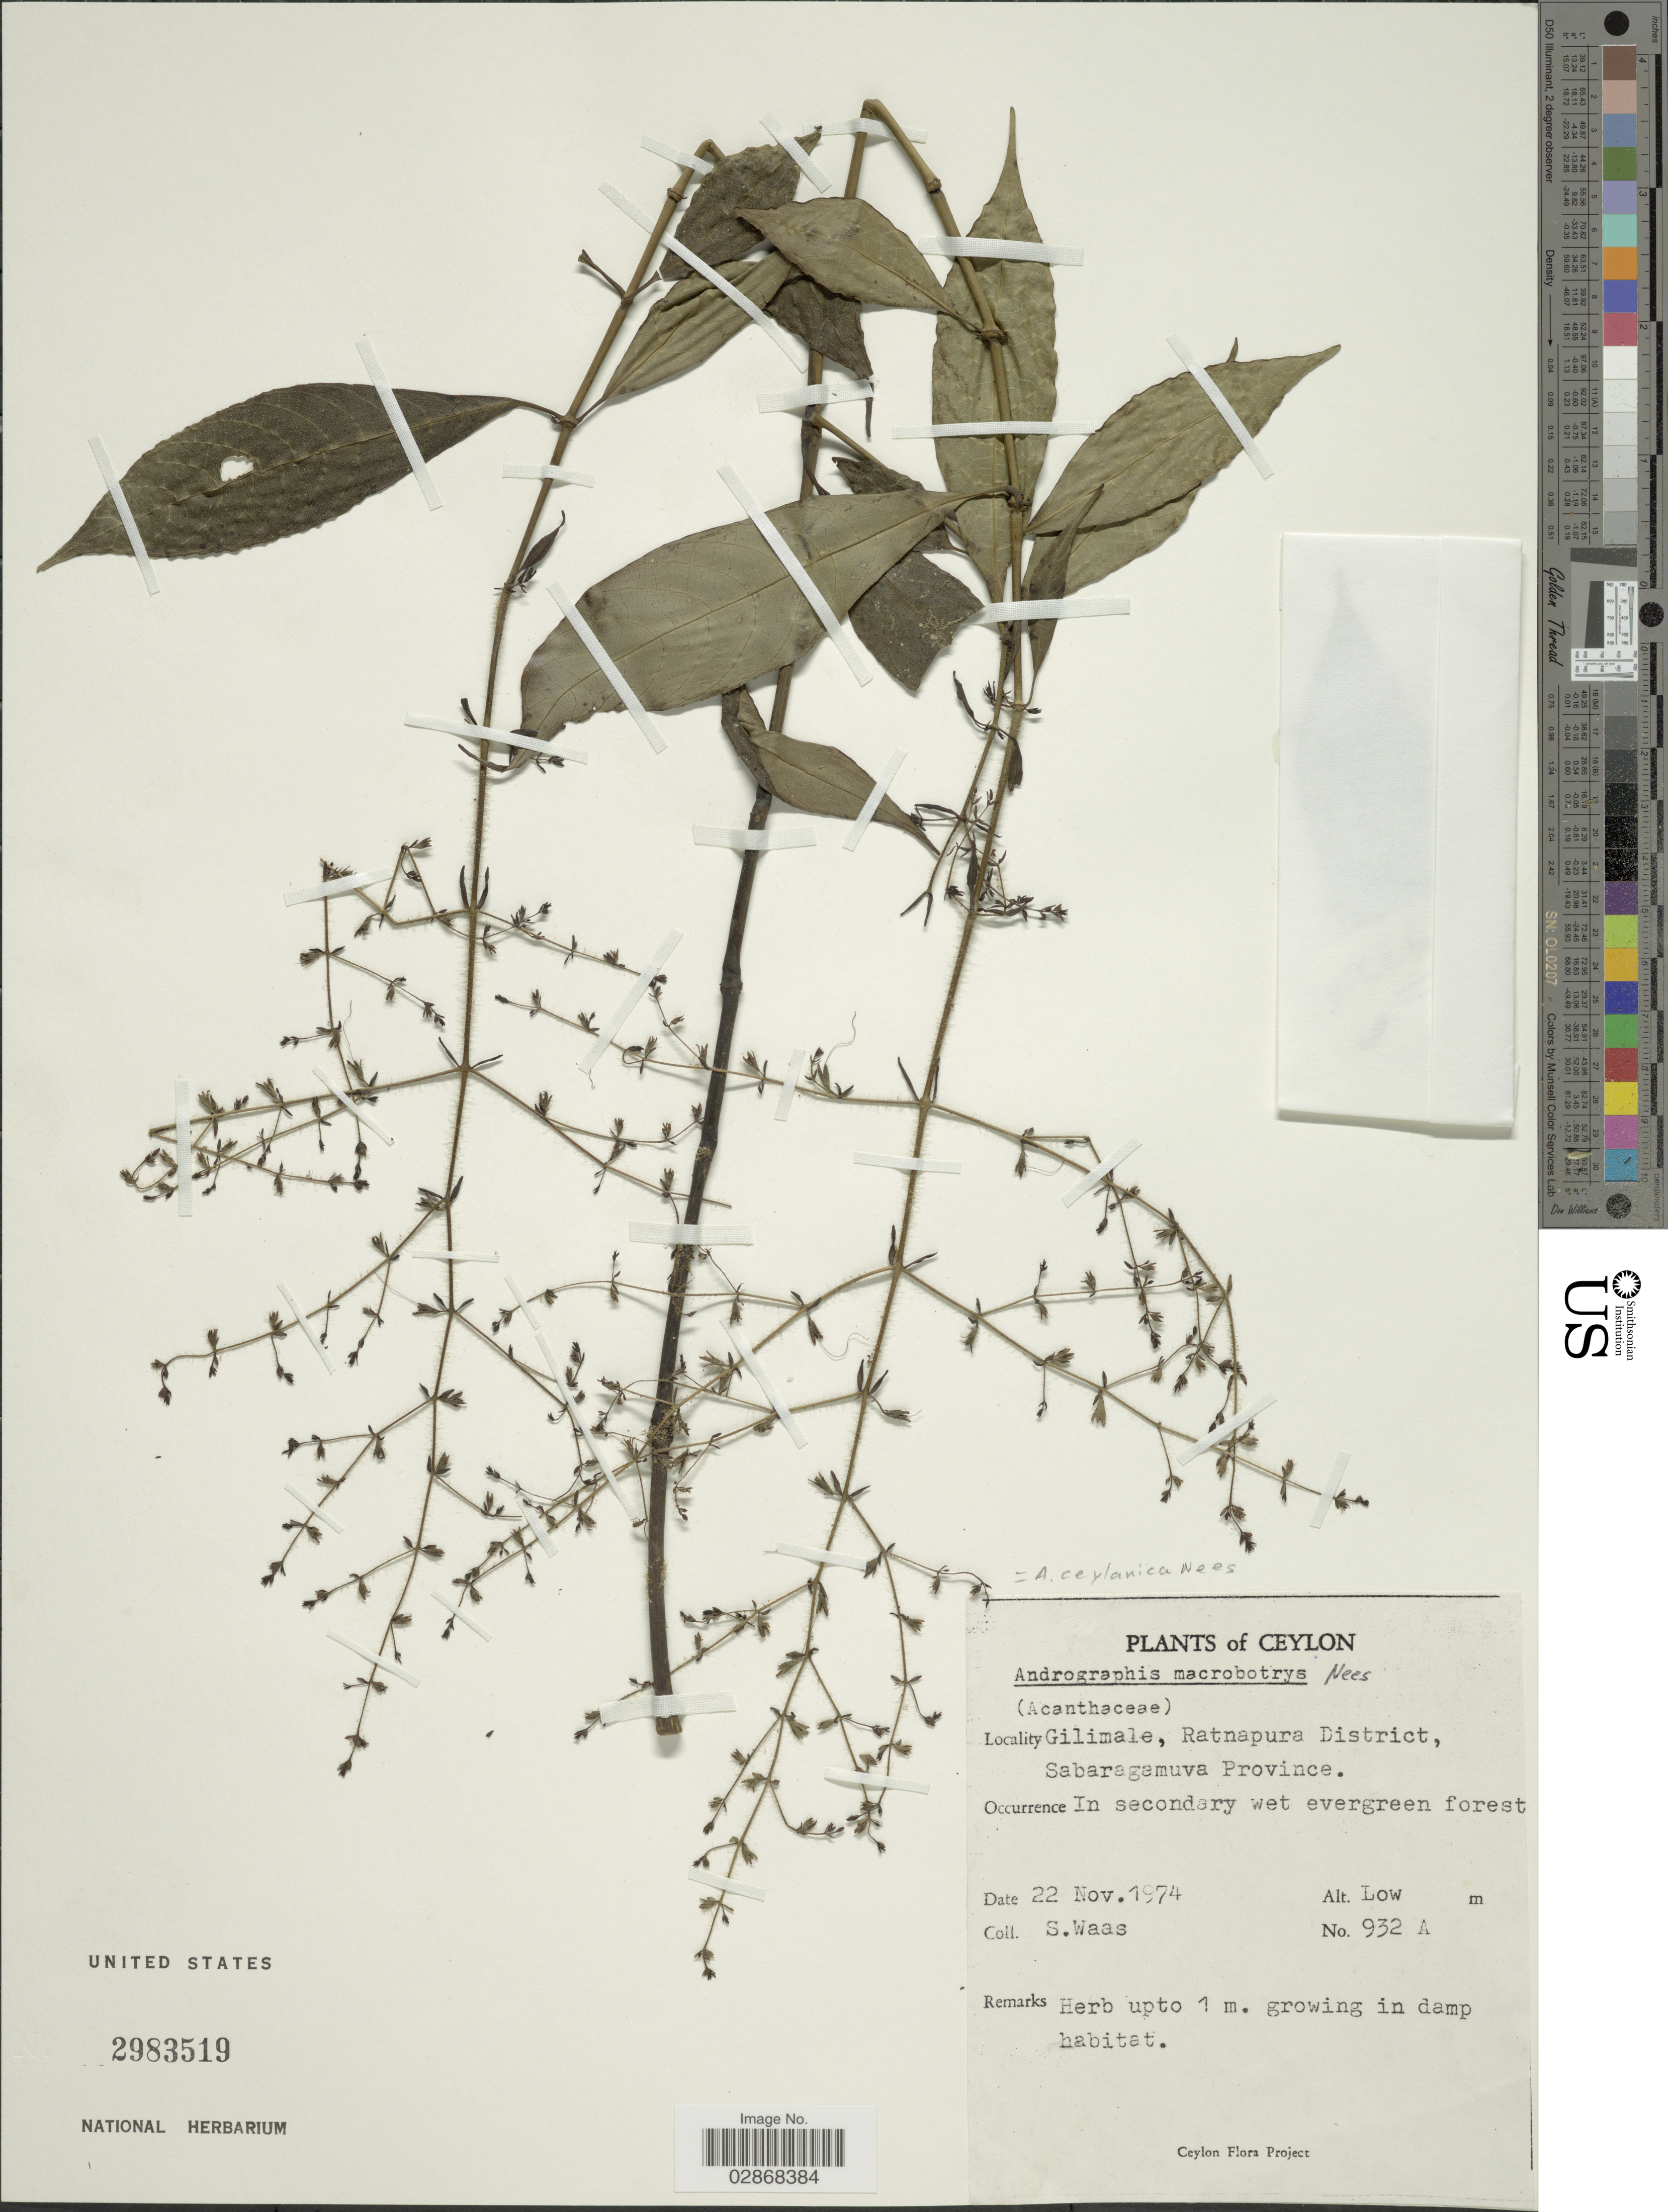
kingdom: Plantae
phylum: Tracheophyta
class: Magnoliopsida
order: Lamiales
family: Acanthaceae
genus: Andrographis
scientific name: Andrographis ceylanica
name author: Nees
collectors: S. Waas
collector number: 932A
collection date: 1974-11-22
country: Sri Lanka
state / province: Sabaragamuwa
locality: Gilimale, Ratnapura District, Sabaragamuva Province. Ceylon.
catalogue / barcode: US 2983519